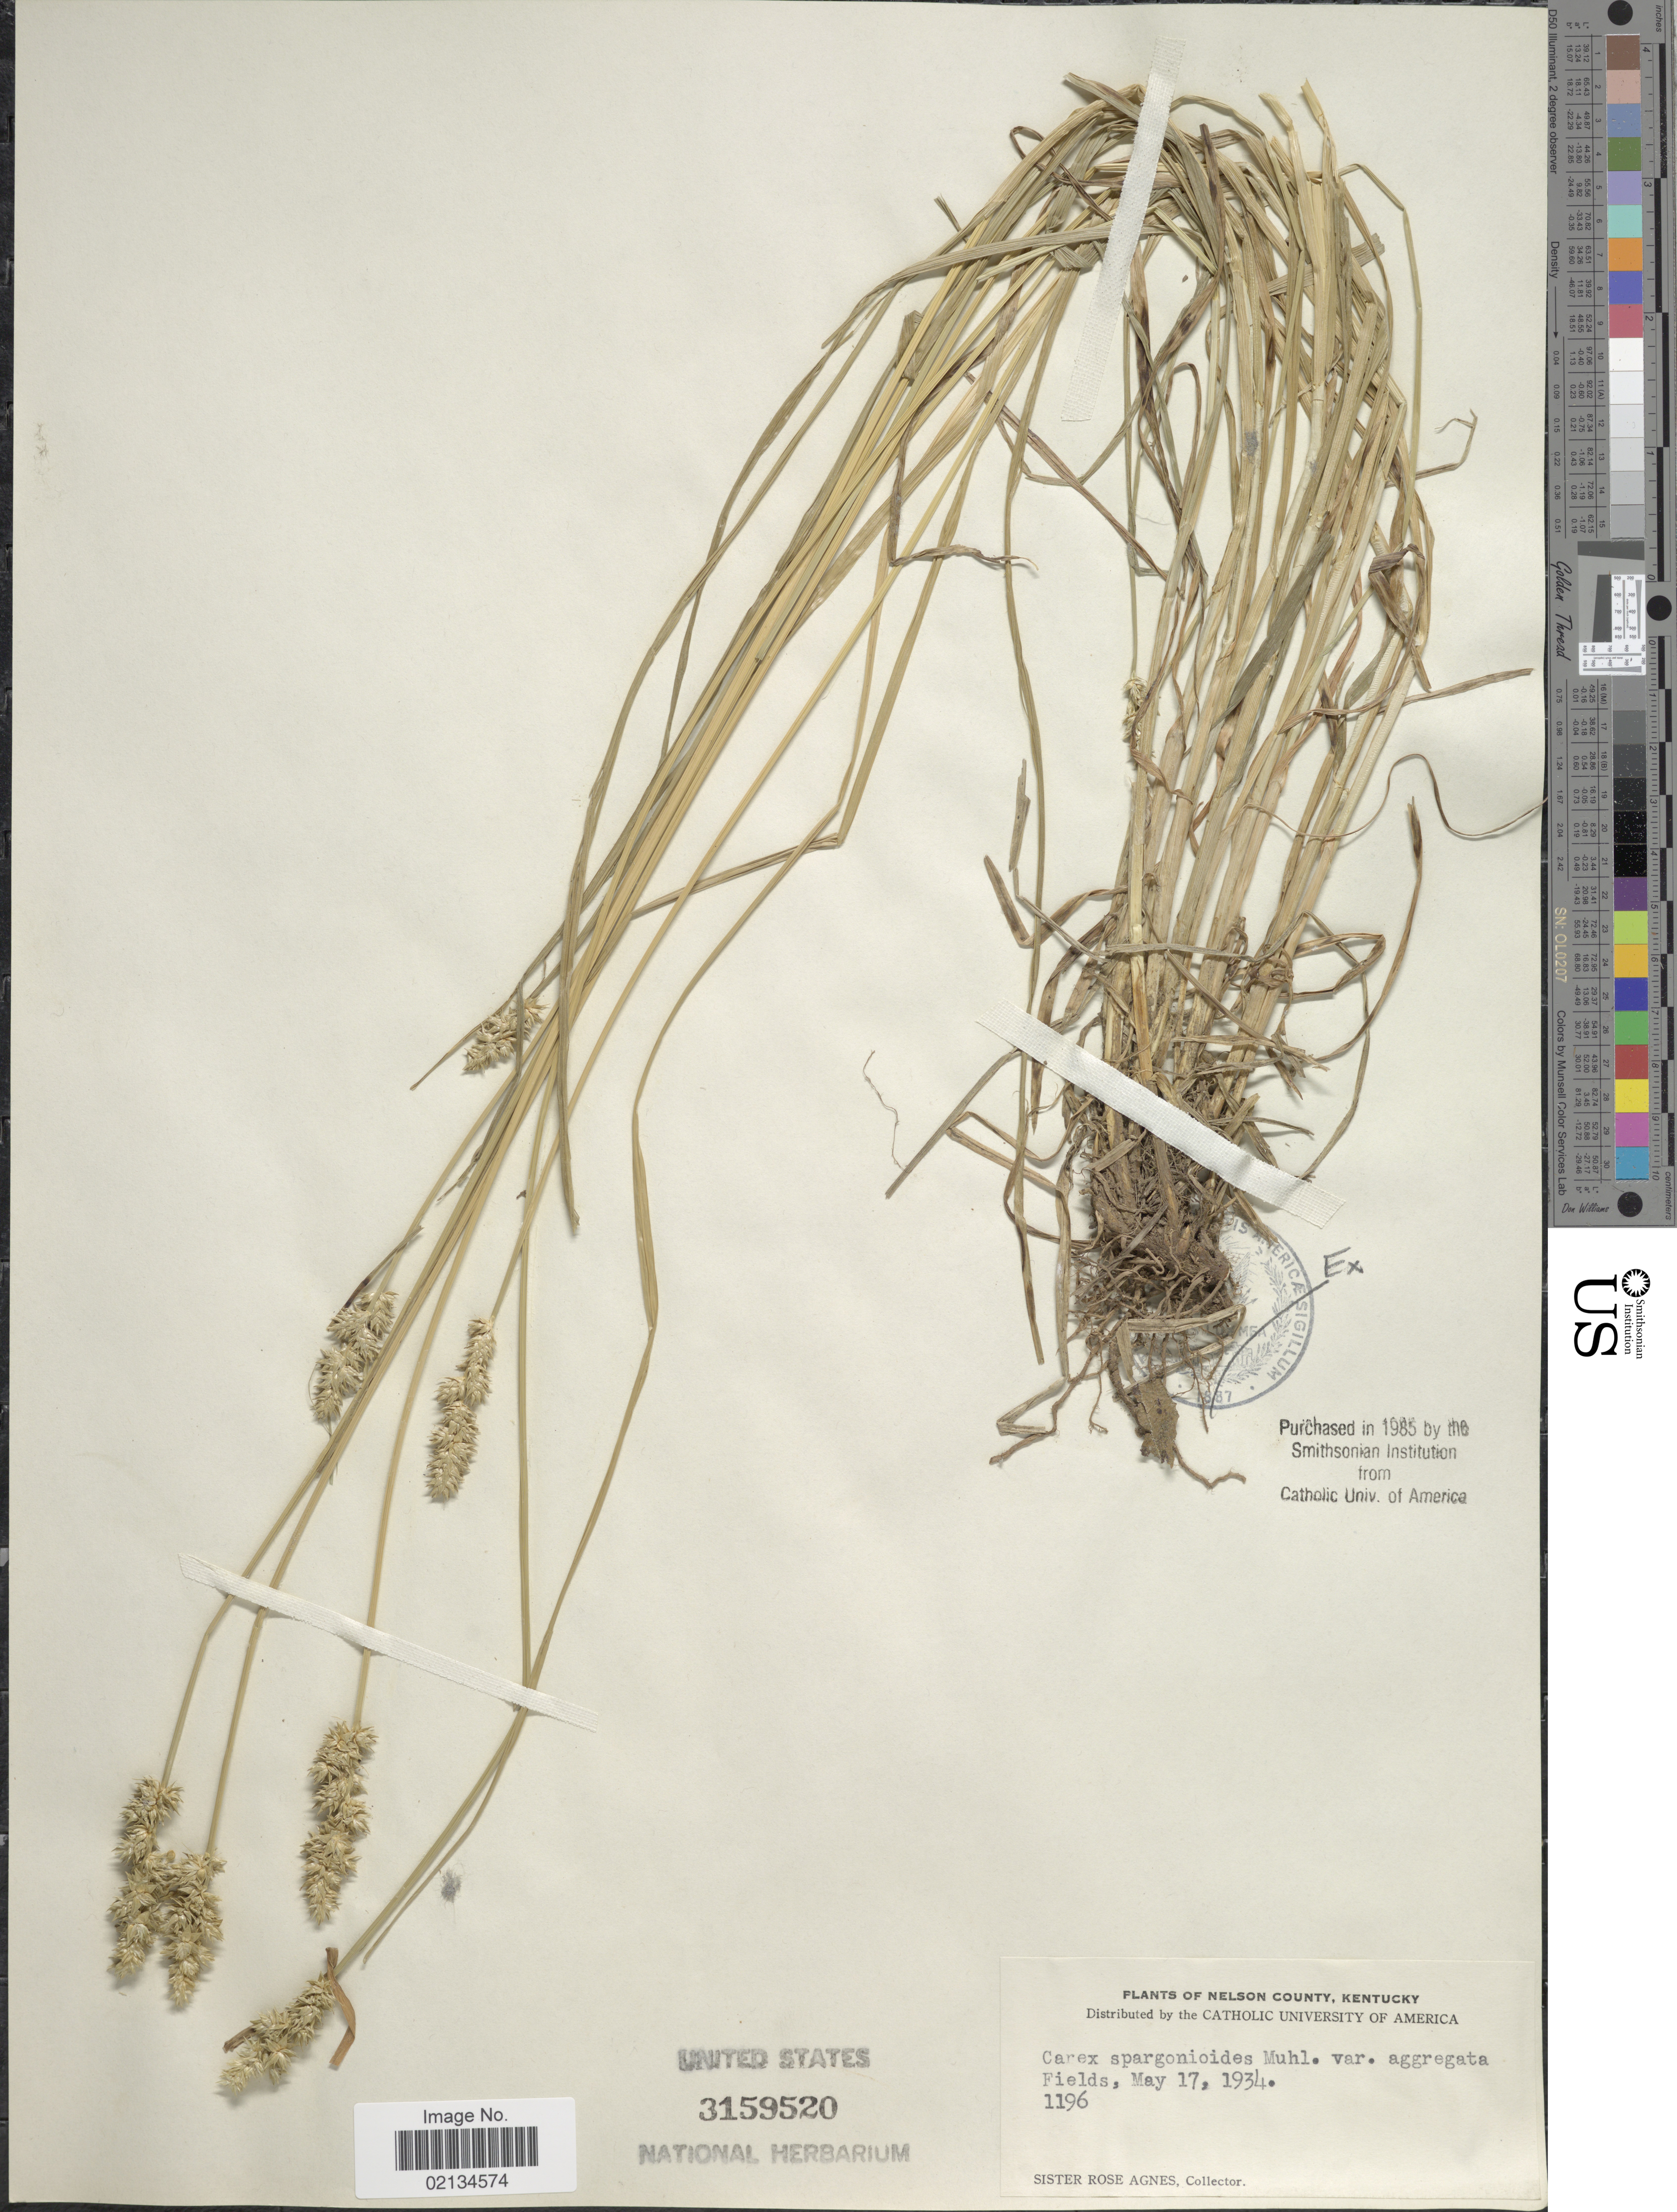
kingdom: Plantae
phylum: Tracheophyta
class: Liliopsida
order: Poales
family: Cyperaceae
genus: Carex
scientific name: Carex sparganioides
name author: Muhl. ex Willd.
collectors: Sister Rose Agnes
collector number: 1196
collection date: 1934-05-17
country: United States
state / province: Kentucky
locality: Nelson County, Fields.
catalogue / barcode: US 3159520